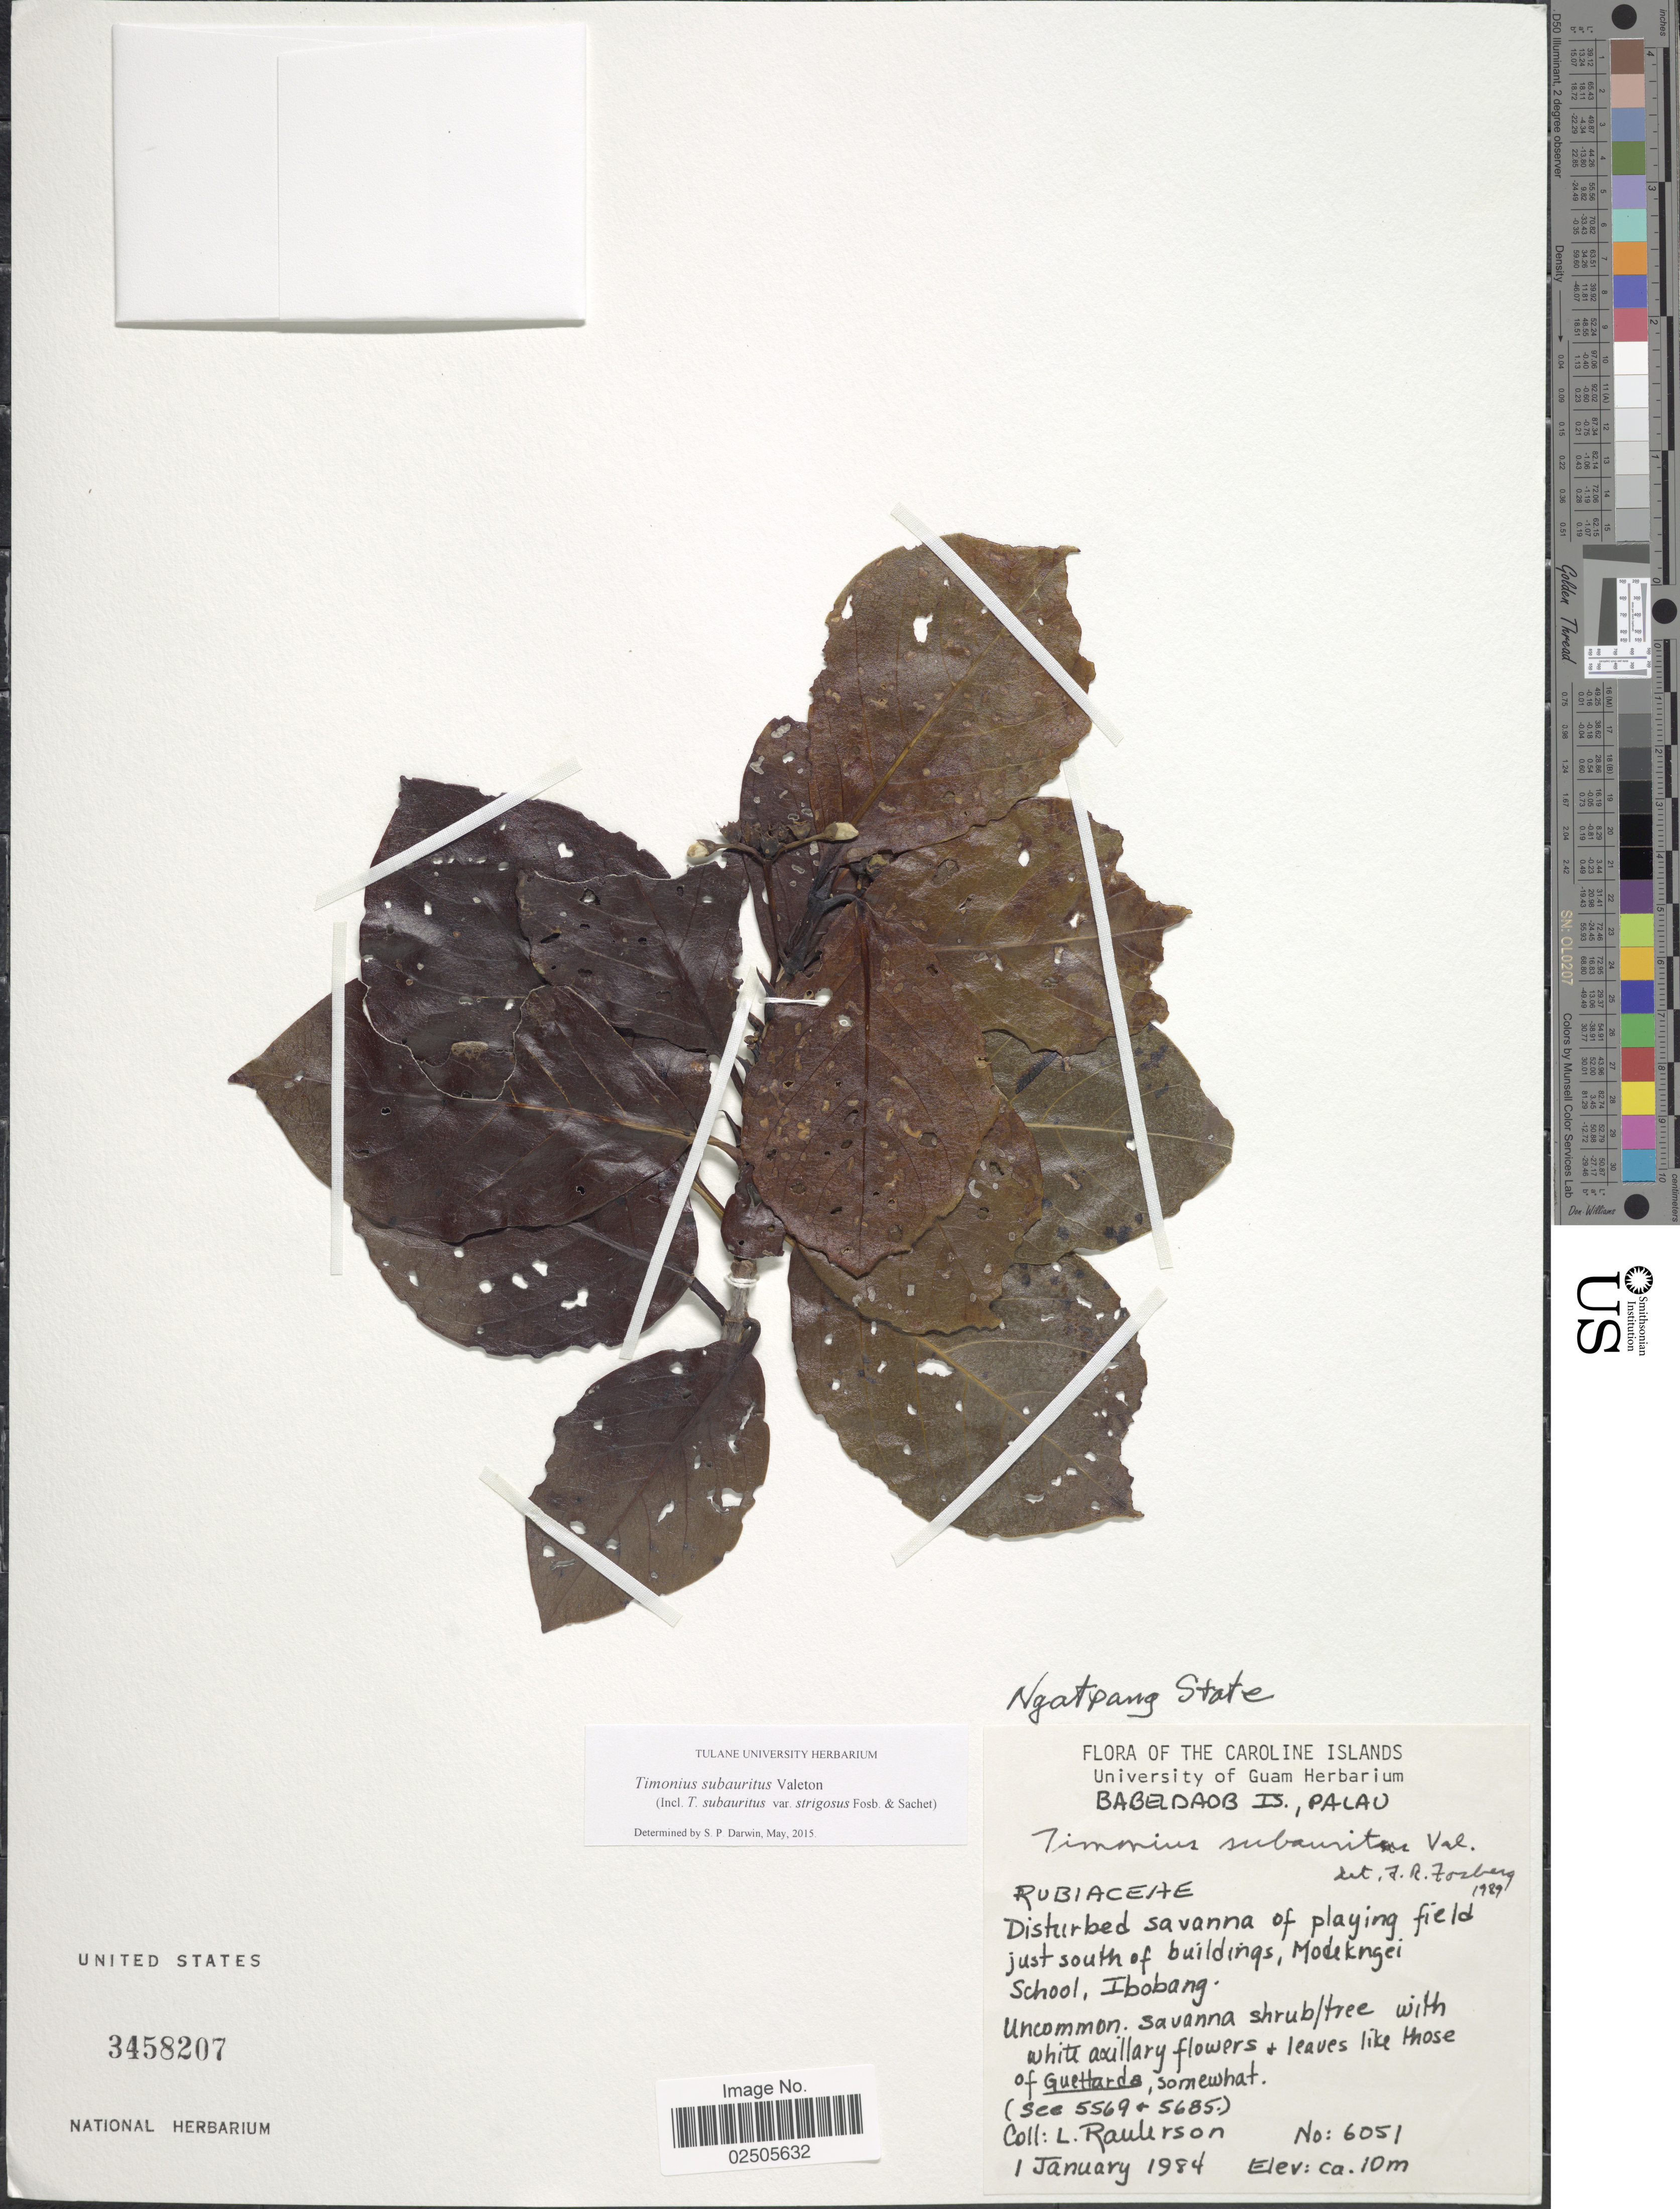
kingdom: Plantae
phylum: Tracheophyta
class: Magnoliopsida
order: Gentianales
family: Rubiaceae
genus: Timonius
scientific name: Timonius subauritus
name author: Valeton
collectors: L. Raulerson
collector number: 6051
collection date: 1984-01-01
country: Palau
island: Babeldaob [Babelthuap]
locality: Babeldaob Is., Palau, Disturbed savanna of playing field just south of buildings, Modekngei School, Ibobang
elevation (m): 10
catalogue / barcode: US 3458207